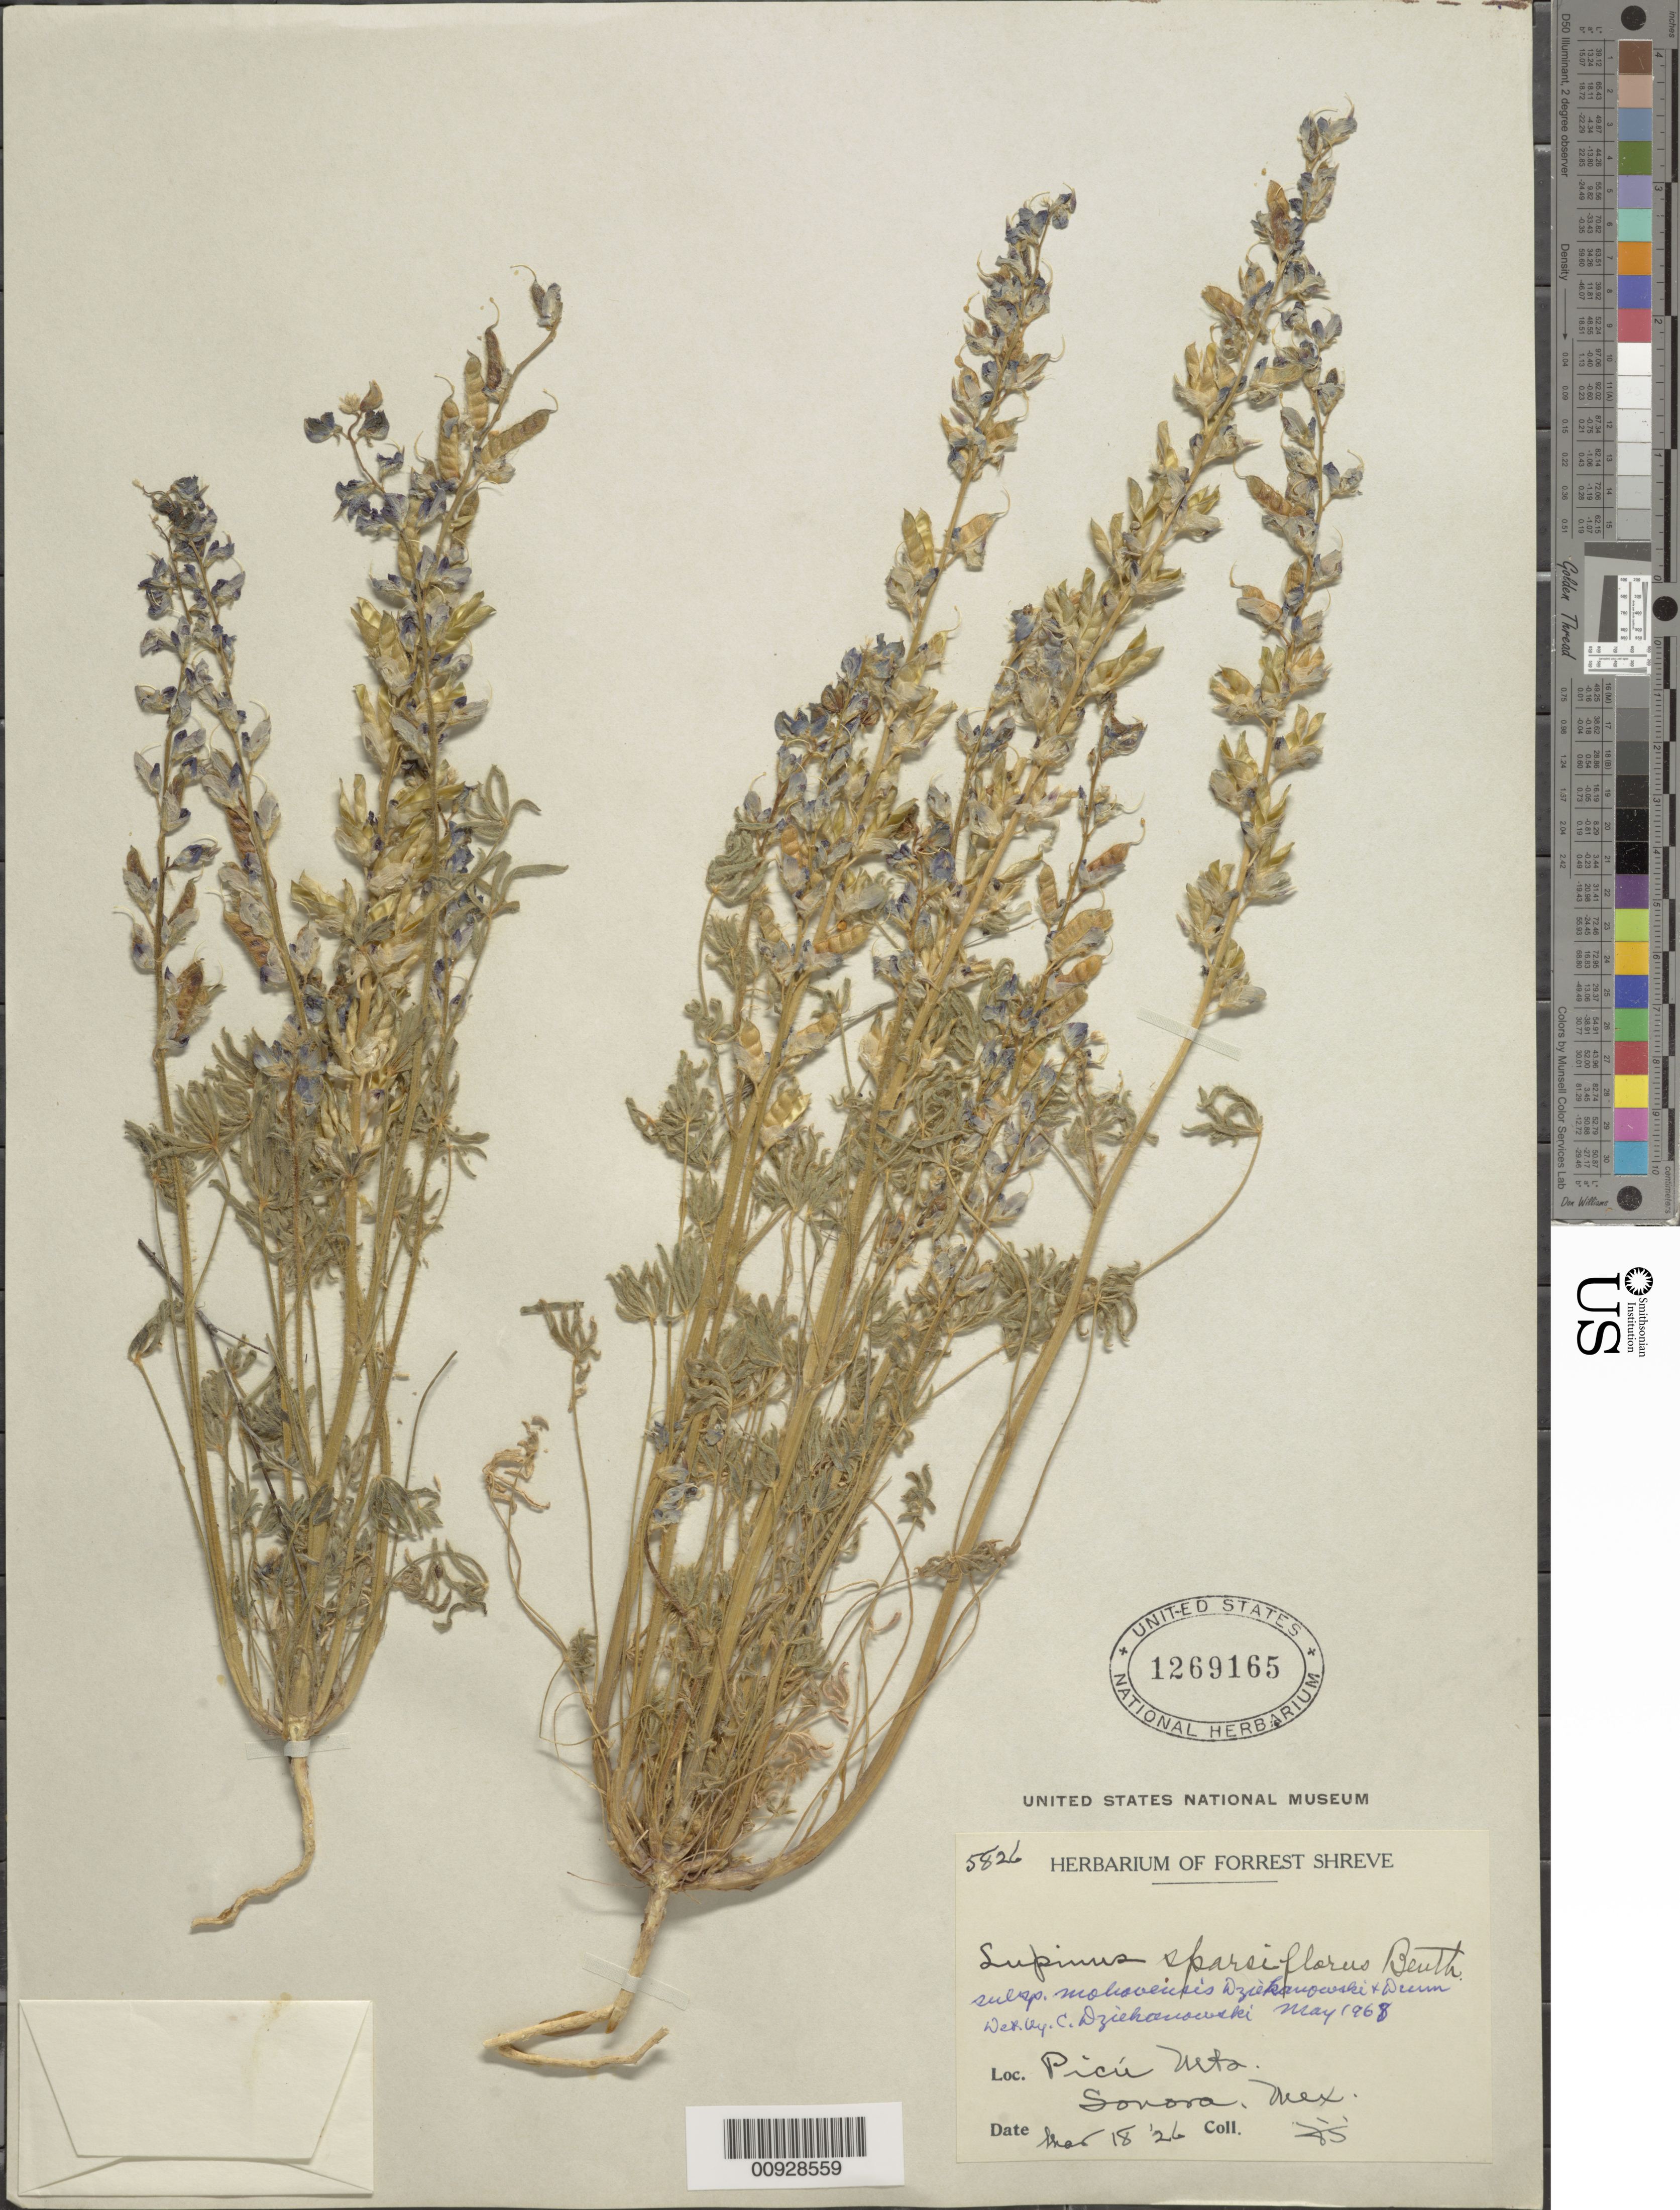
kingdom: Plantae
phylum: Tracheophyta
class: Magnoliopsida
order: Fabales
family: Fabaceae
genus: Lupinus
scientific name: Lupinus sparsiflorus subsp. mohavensis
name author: Dziekanowski & D.B. Dunn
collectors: F. Shreve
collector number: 5826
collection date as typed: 18 Mar 1926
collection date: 1926-03-18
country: Mexico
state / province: Sonora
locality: Picú Mts.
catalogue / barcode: US 1269165